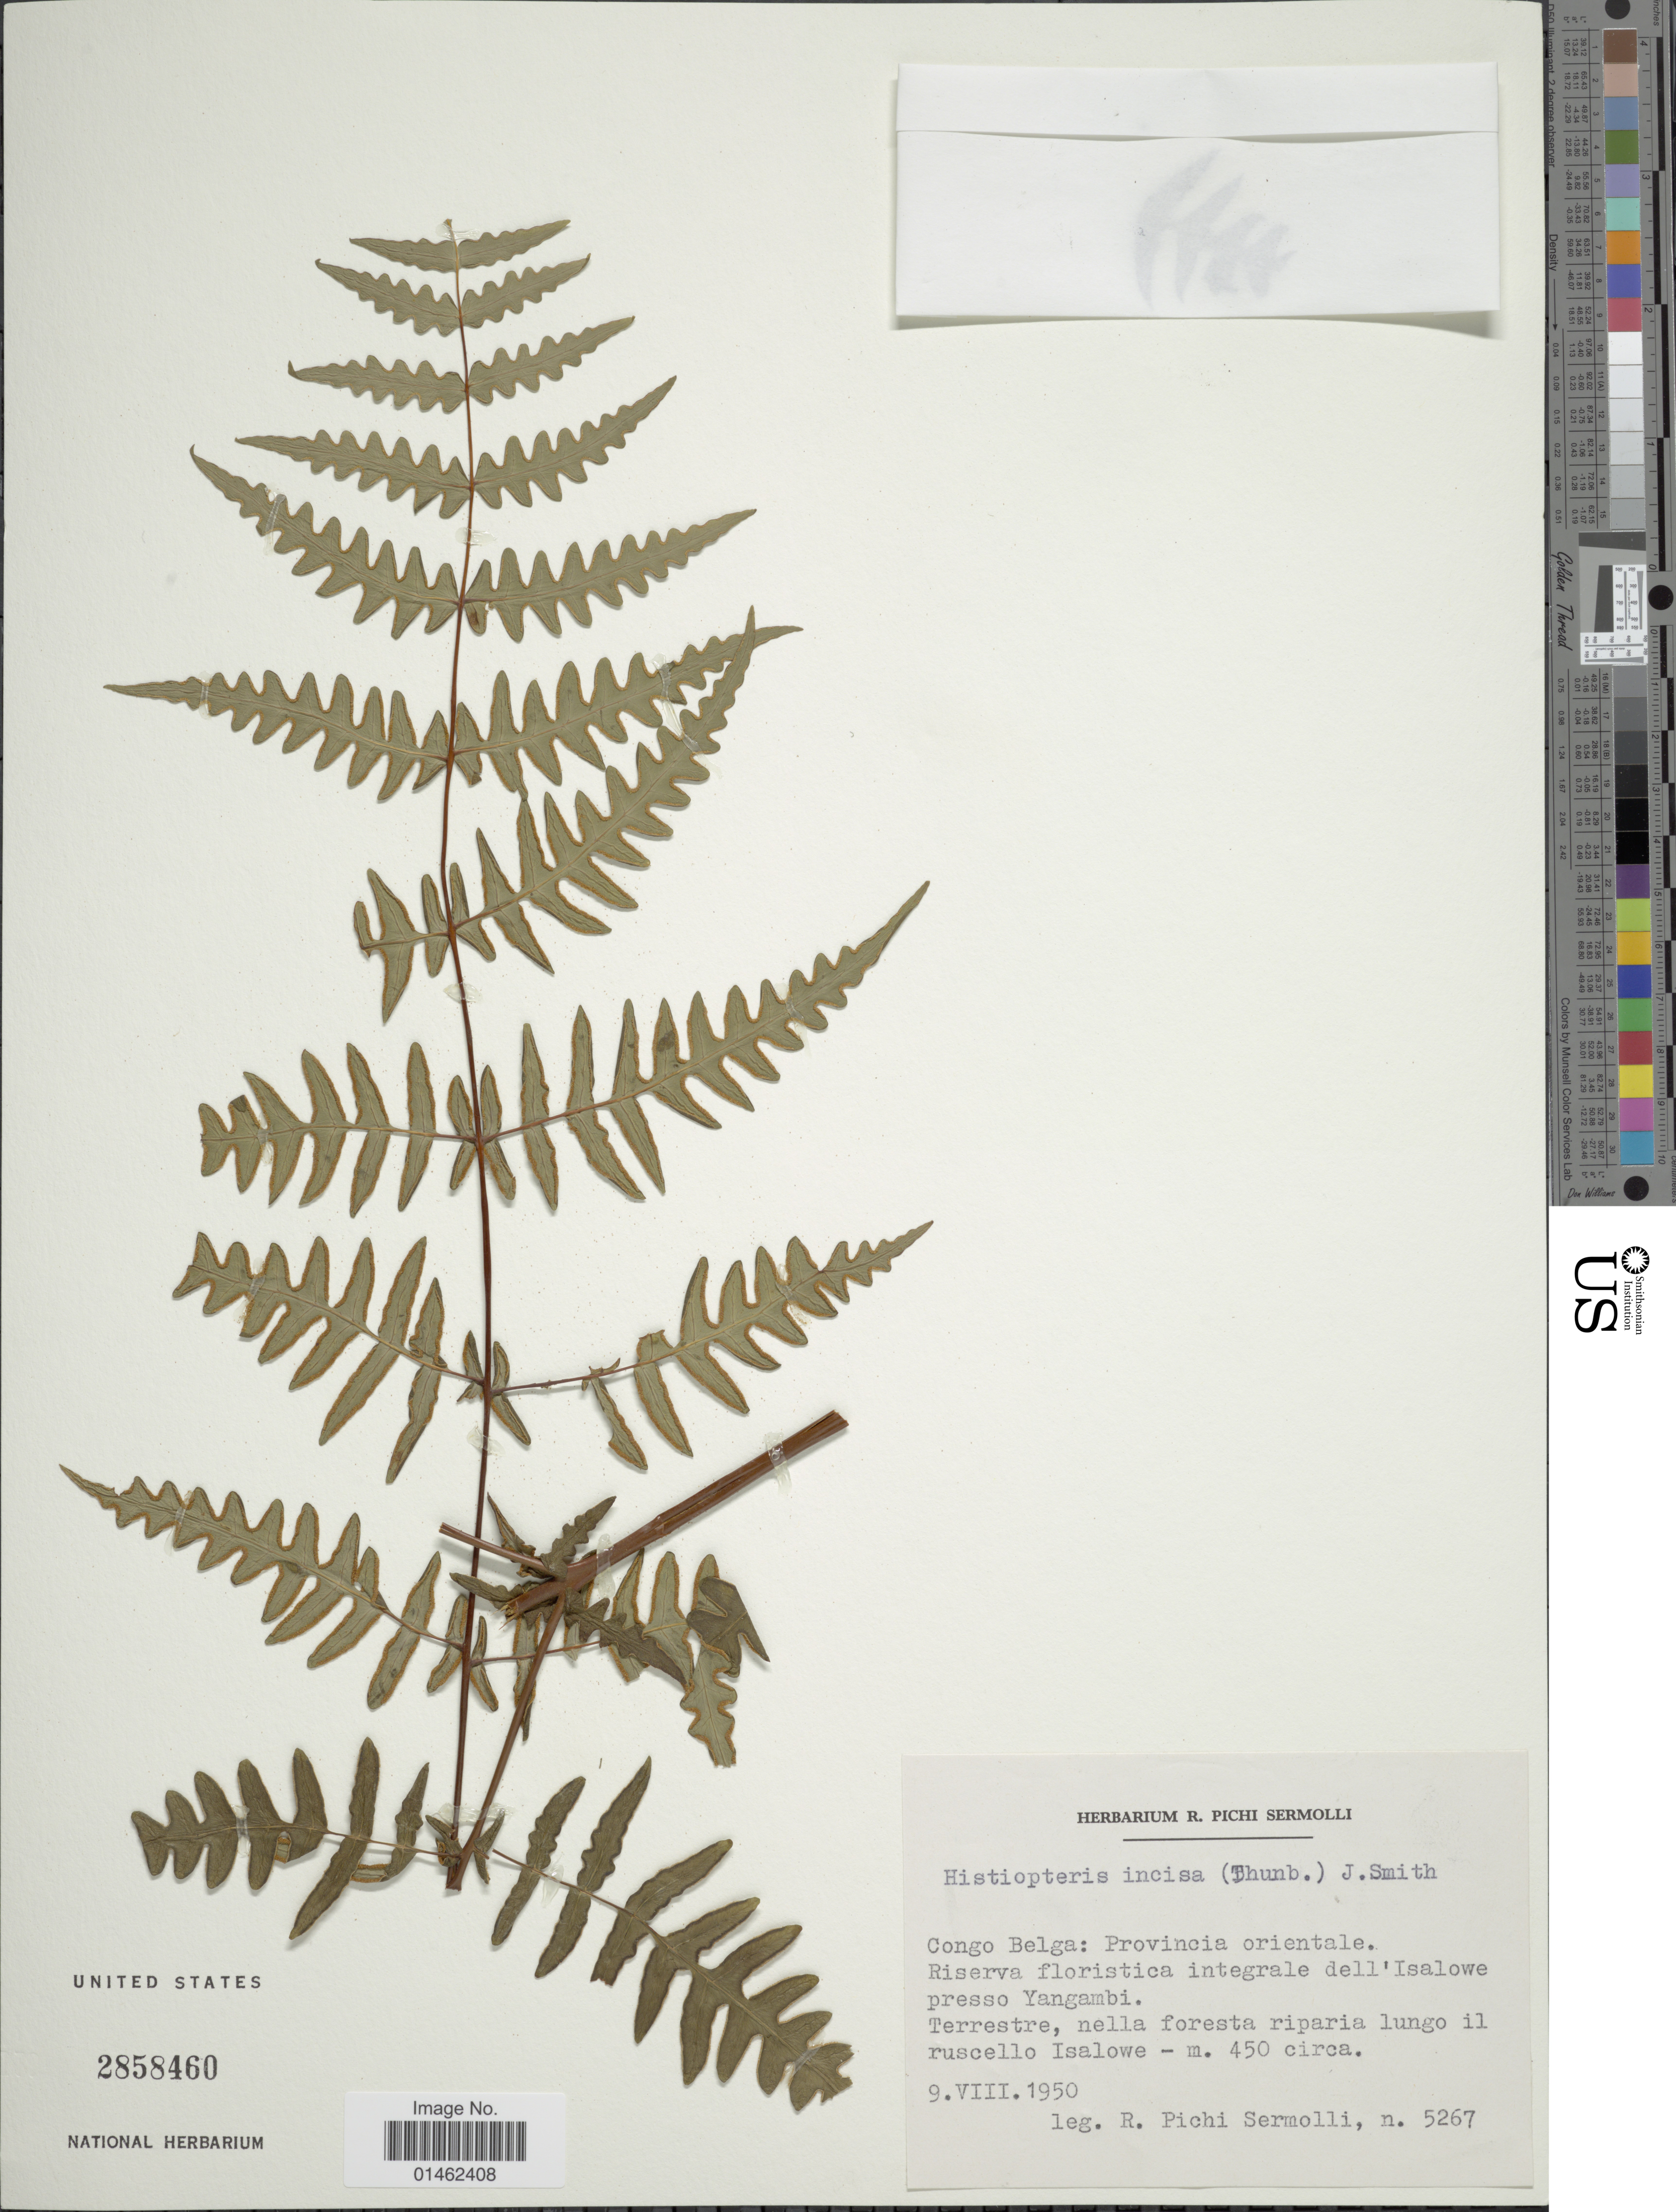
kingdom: Plantae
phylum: Tracheophyta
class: Polypodiopsida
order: Polypodiales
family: Dennstaedtiaceae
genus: Histiopteris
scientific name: Histiopteris incisa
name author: (Thunb.) J. Sm.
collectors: R. E. Pichi-Sermolli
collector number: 5267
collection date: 1950-08-09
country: Congo, Democratic Republic of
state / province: Tshopo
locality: Riserva floristica integrale dell 'Isalowe presso Yangambi, Terrestre, nella foresta riparia lungo il ruscello Isalowe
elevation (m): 450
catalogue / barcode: US 2858460